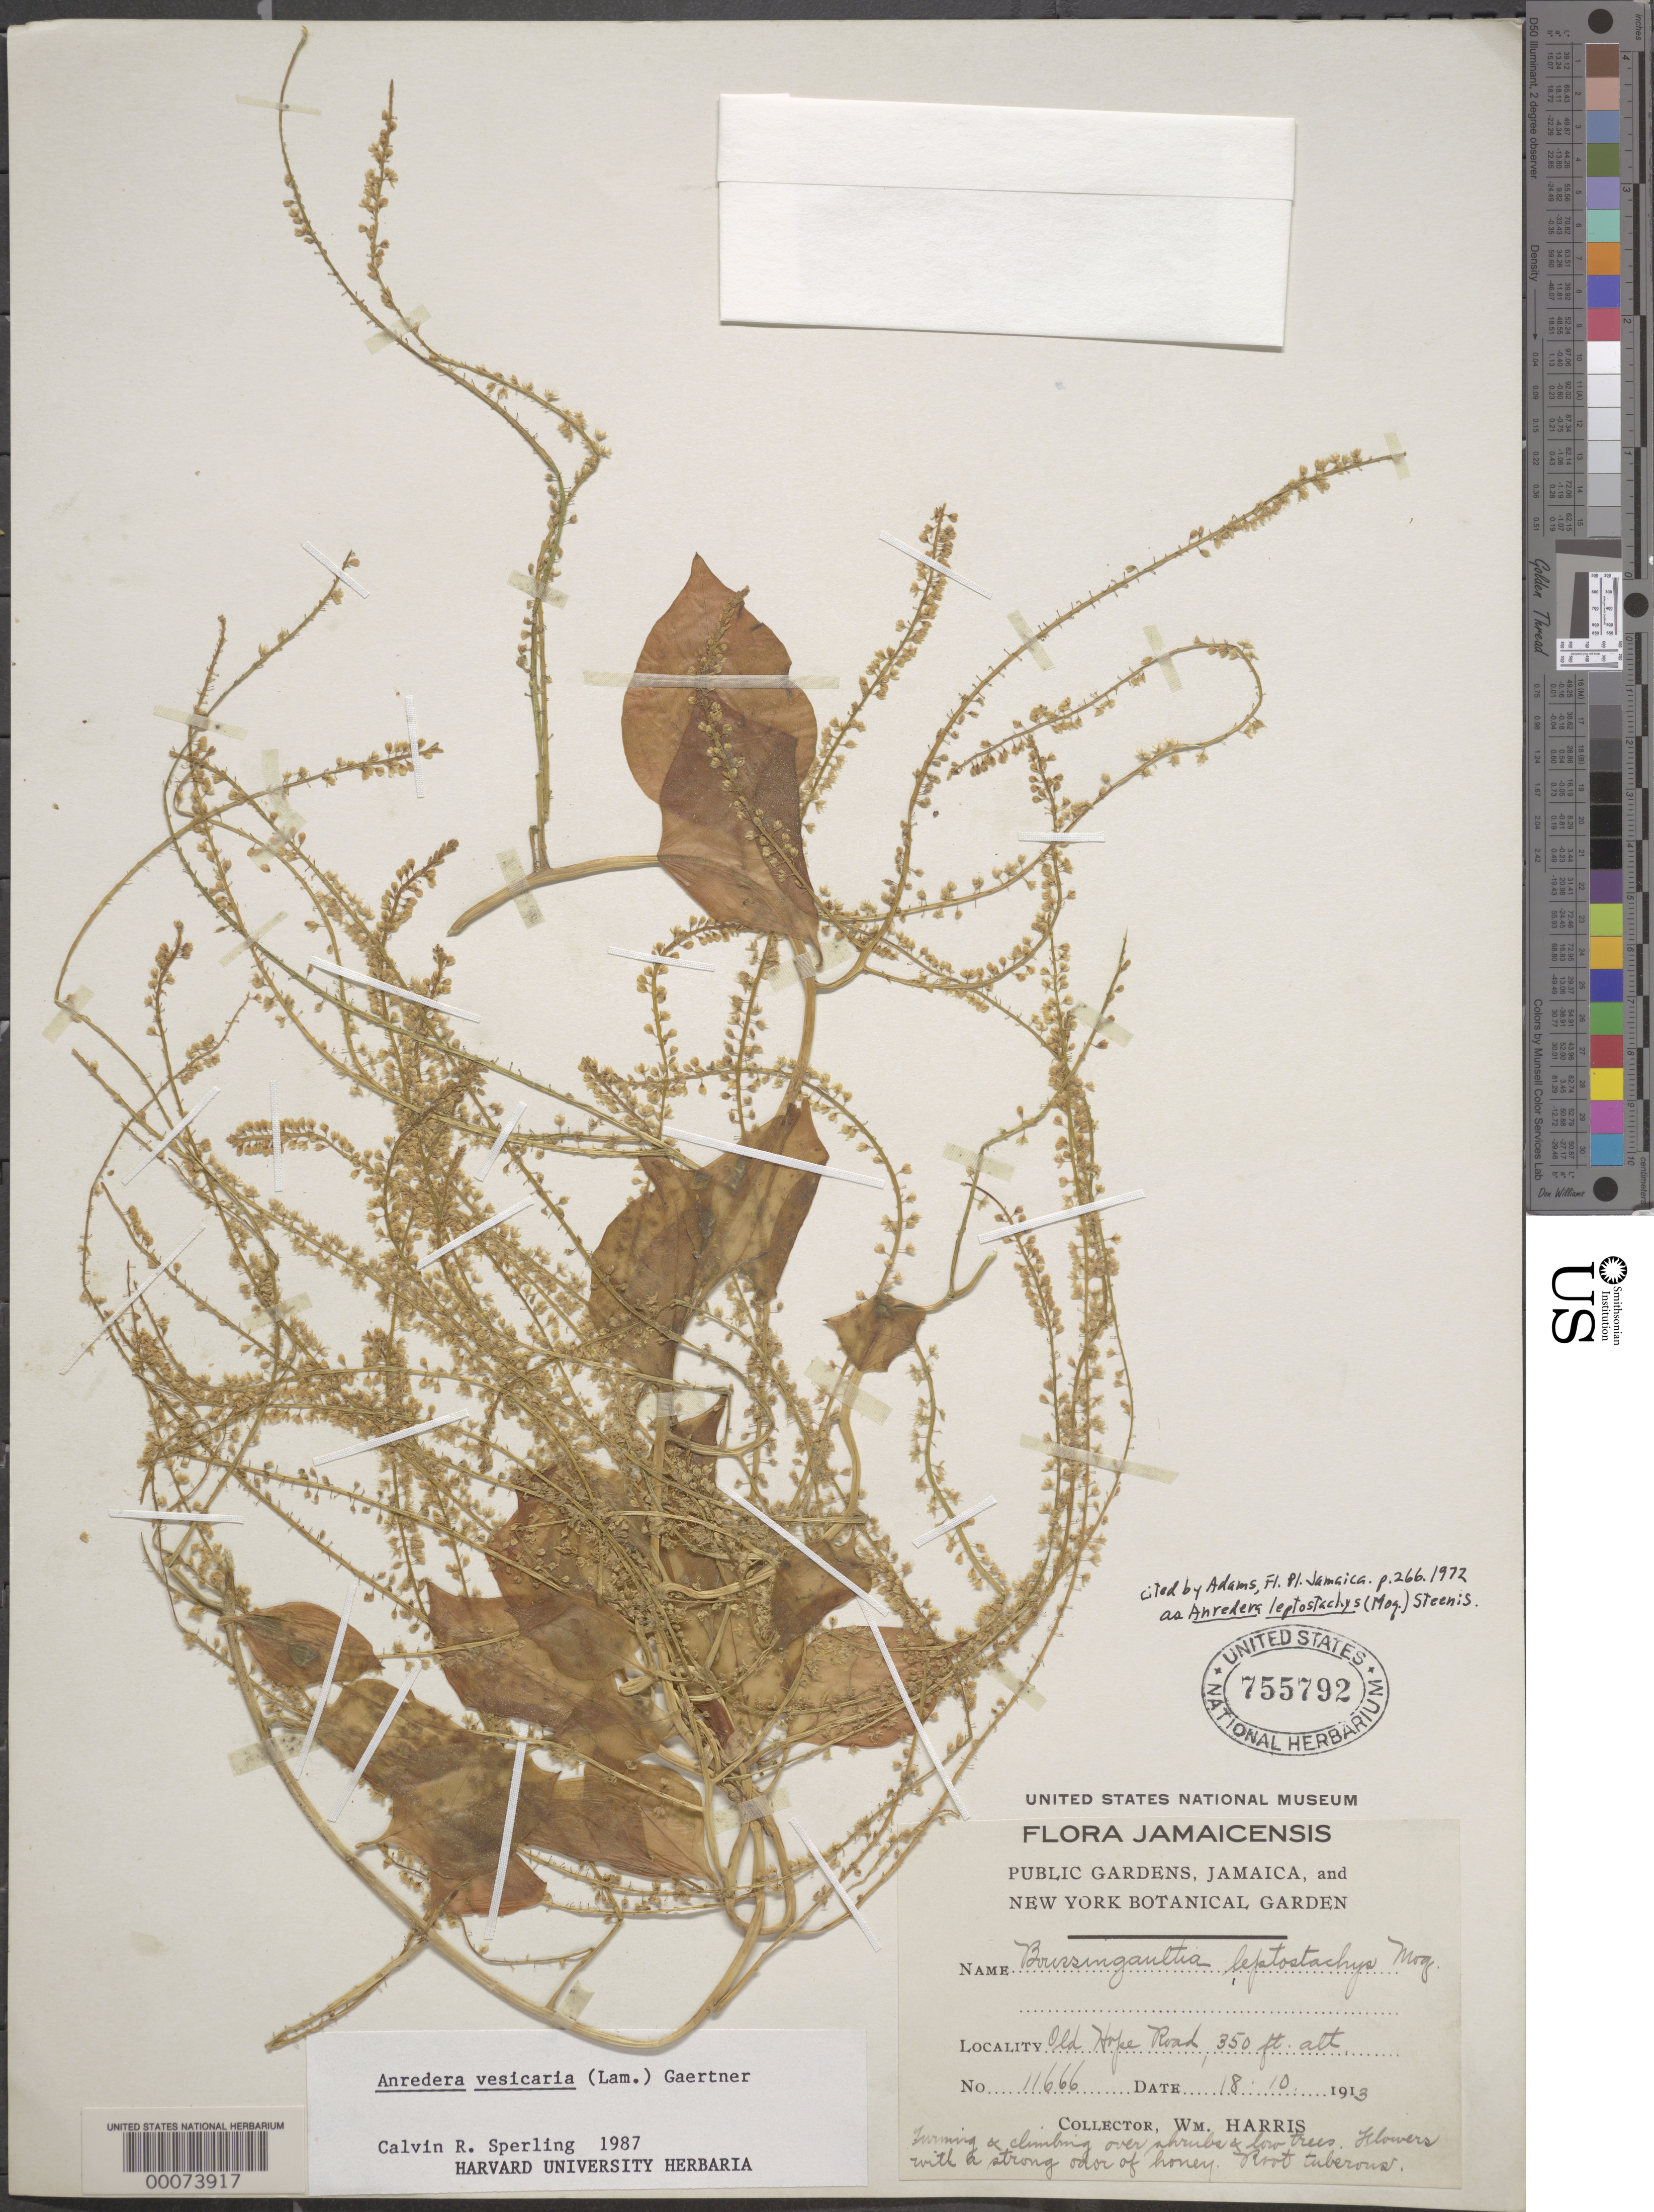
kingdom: Plantae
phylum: Tracheophyta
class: Magnoliopsida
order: Caryophyllales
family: Basellaceae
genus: Anredera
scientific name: Anredera vesicaria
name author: (Lam.) C.F. Gaertn.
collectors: W. Harris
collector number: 11666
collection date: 1913-10-18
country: Jamaica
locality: Old Hope Road.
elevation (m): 107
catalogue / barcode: US 755792